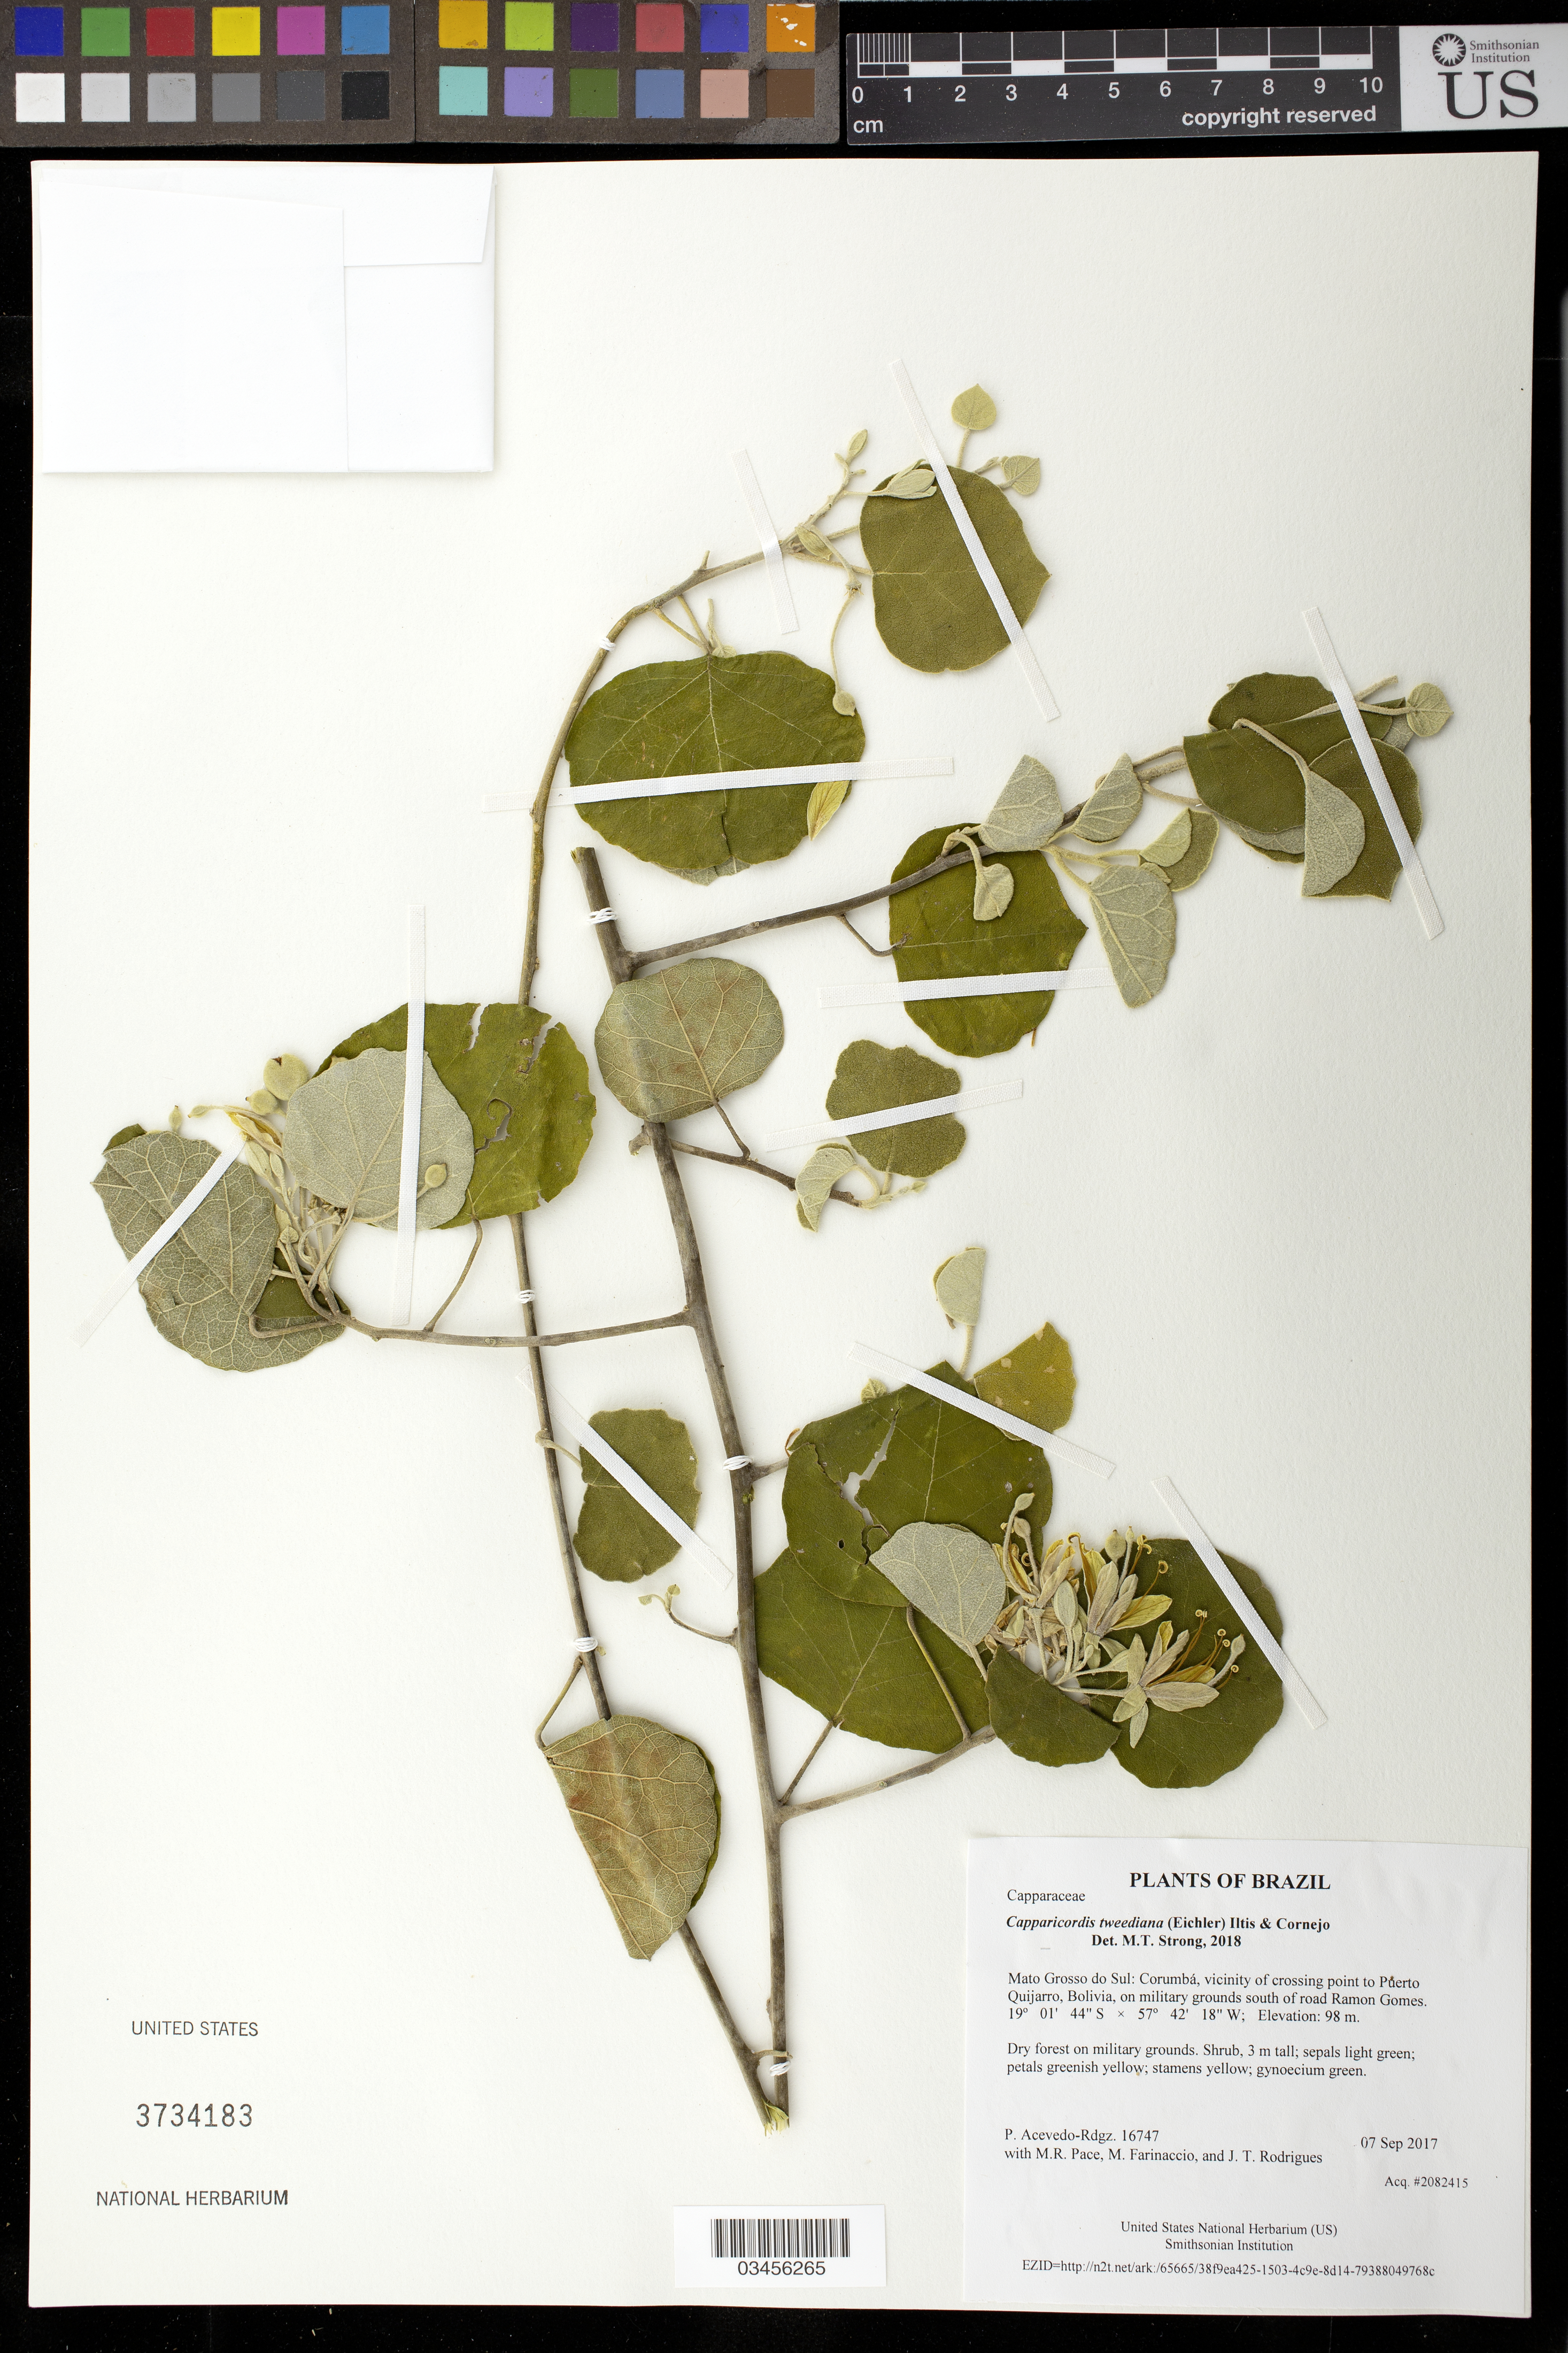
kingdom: Plantae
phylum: Tracheophyta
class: Magnoliopsida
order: Brassicales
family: Capparaceae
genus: Capparicordis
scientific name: Capparicordis tweediana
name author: (Eichler) Iltis & Cornejo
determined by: Strong, Mark T., (BOT), Smithsonian Institution - National Museum of Natural History (UNITED STATES)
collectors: P. Acevedo-Rodr., M. R. Pace, M. Farinaccio & J. T. Rodrigues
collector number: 16747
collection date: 2017-09-07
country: Brazil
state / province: Mato Grosso do Sul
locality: Corumbá, vicinity of crossing point to Puerto Quijarro, Bolivia, on military grounds south of road Ramon Gomes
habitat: Dry forest on military grounds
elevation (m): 98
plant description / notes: US, NY, MO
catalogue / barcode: US 3734183